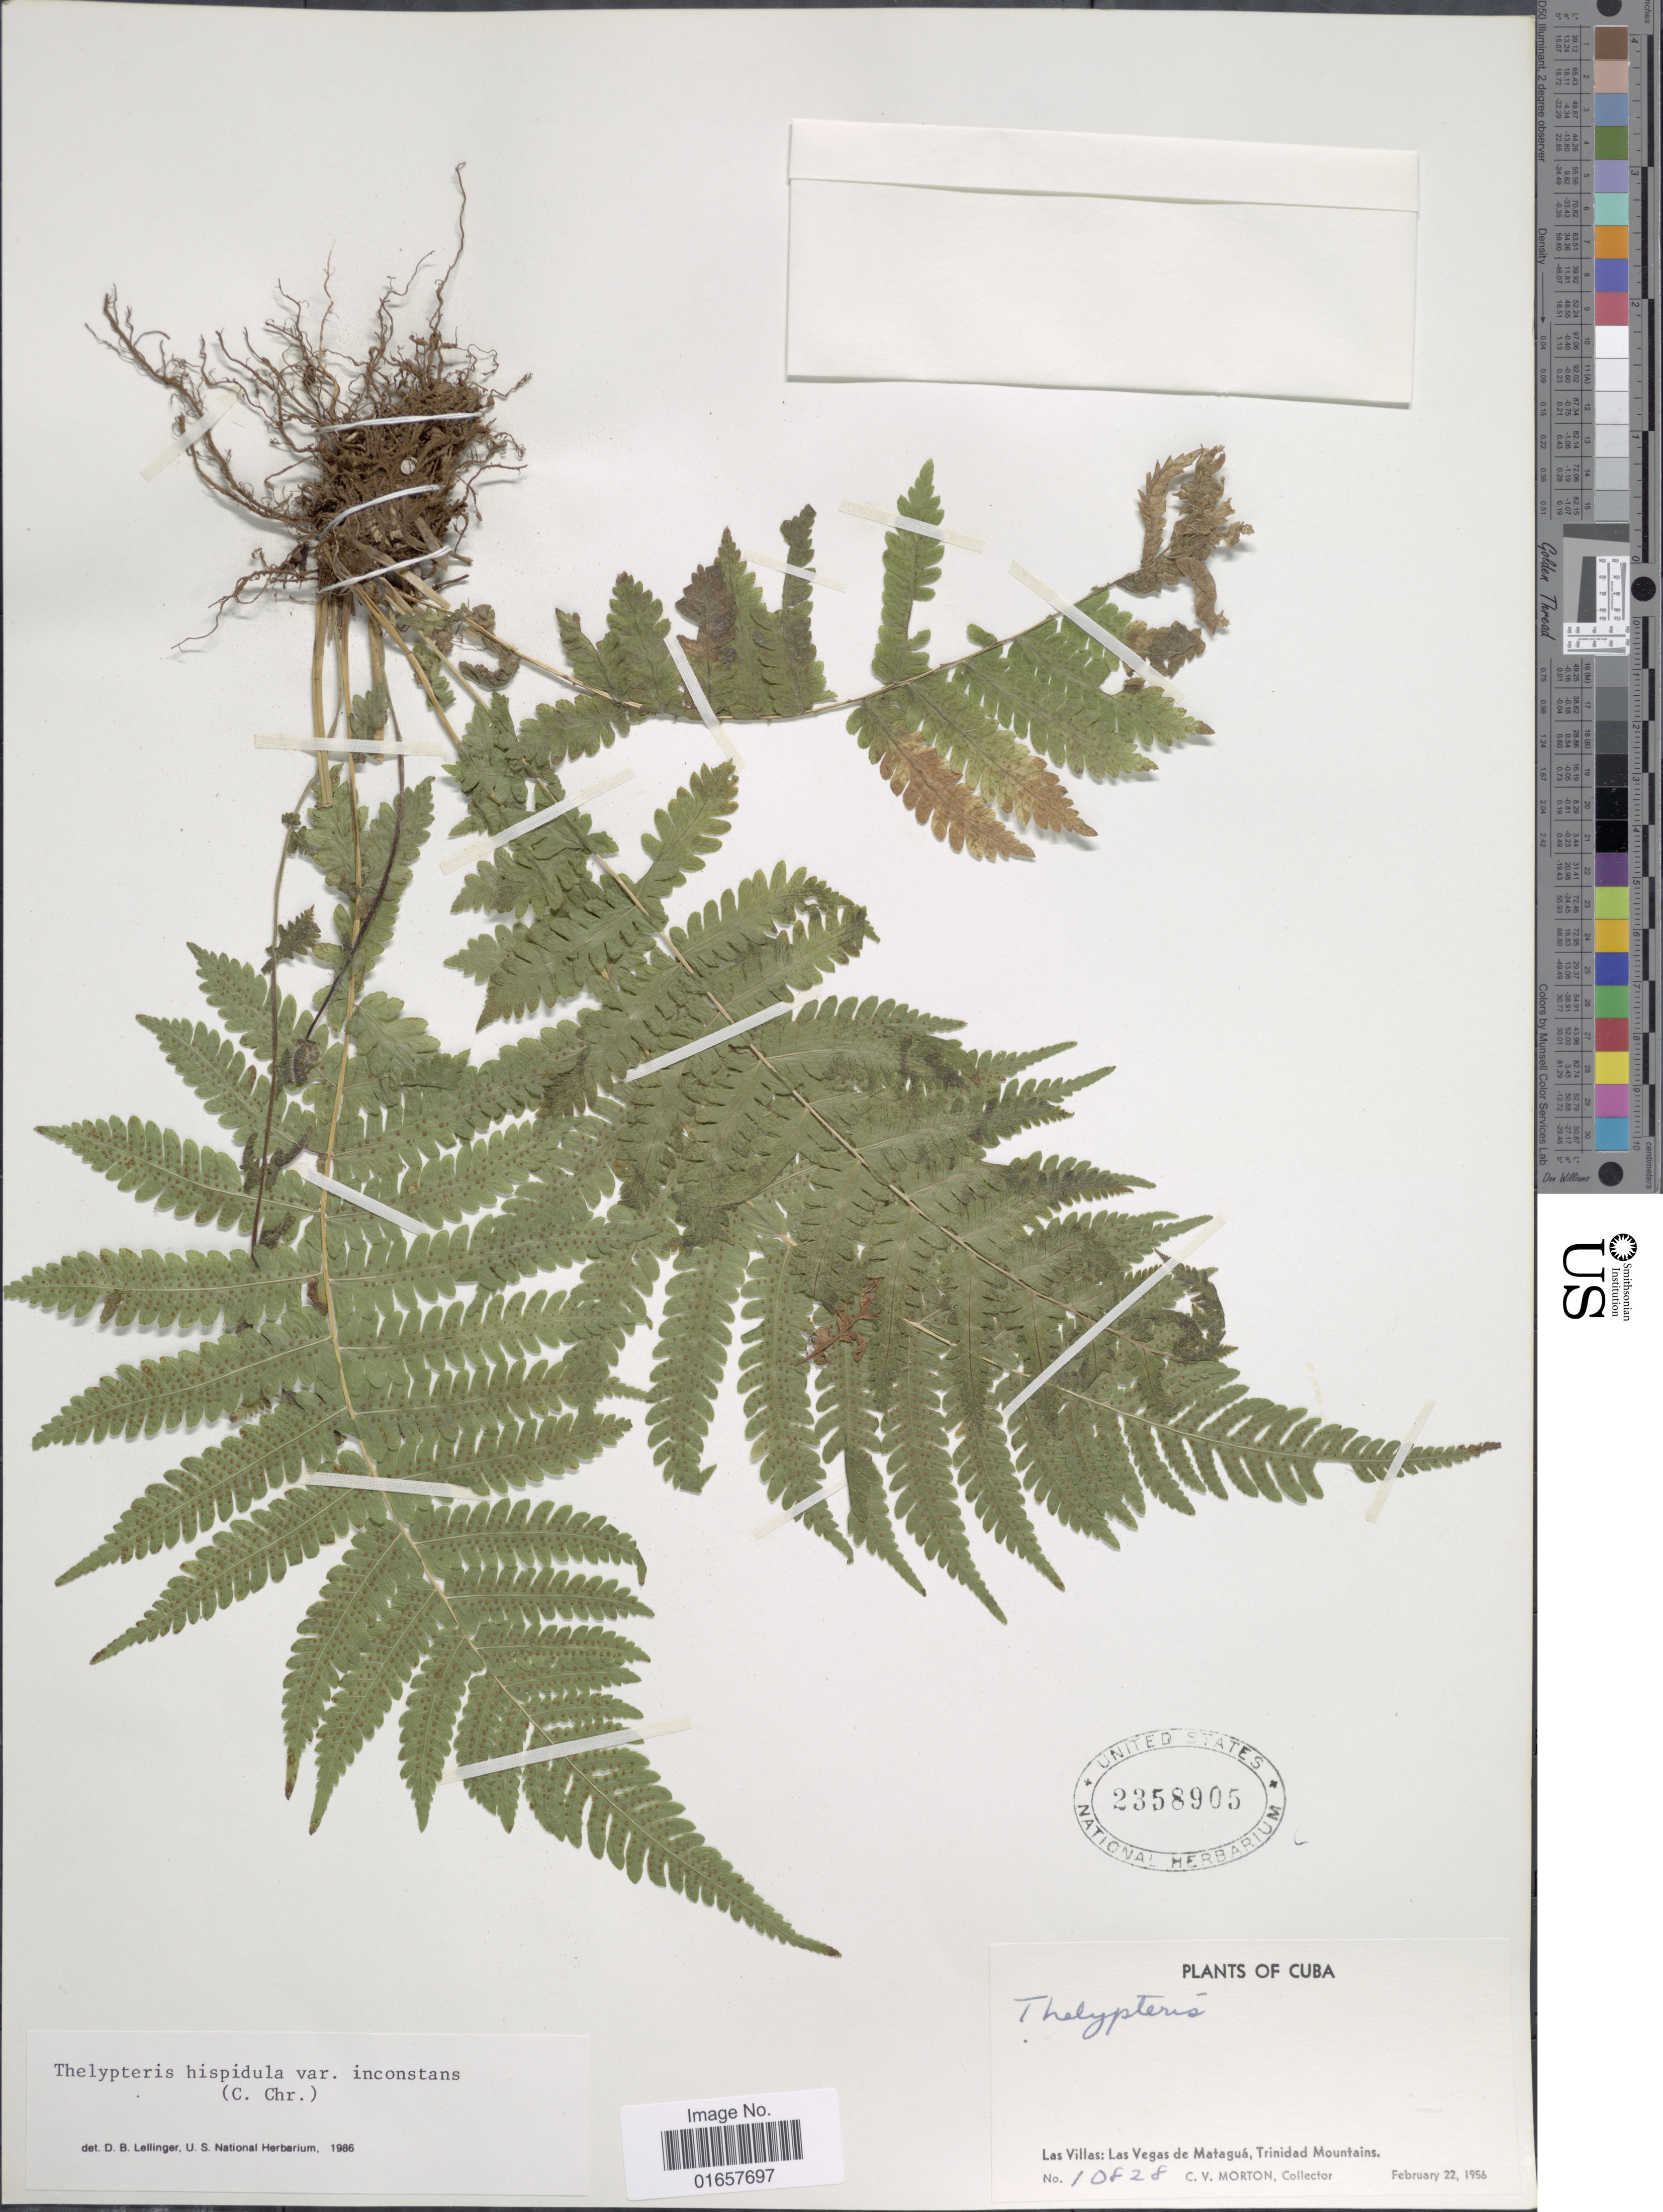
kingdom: Plantae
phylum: Tracheophyta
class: Polypodiopsida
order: Polypodiales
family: Thelypteridaceae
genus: Christella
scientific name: Christella hispidula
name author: (Decne.) Holttum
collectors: C. V. Morton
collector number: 10828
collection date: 1956-02-22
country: Cuba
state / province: Las Villas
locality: Cuba, Las Vegas de Metaguá, Trinidad Mountinas.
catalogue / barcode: US 2358905